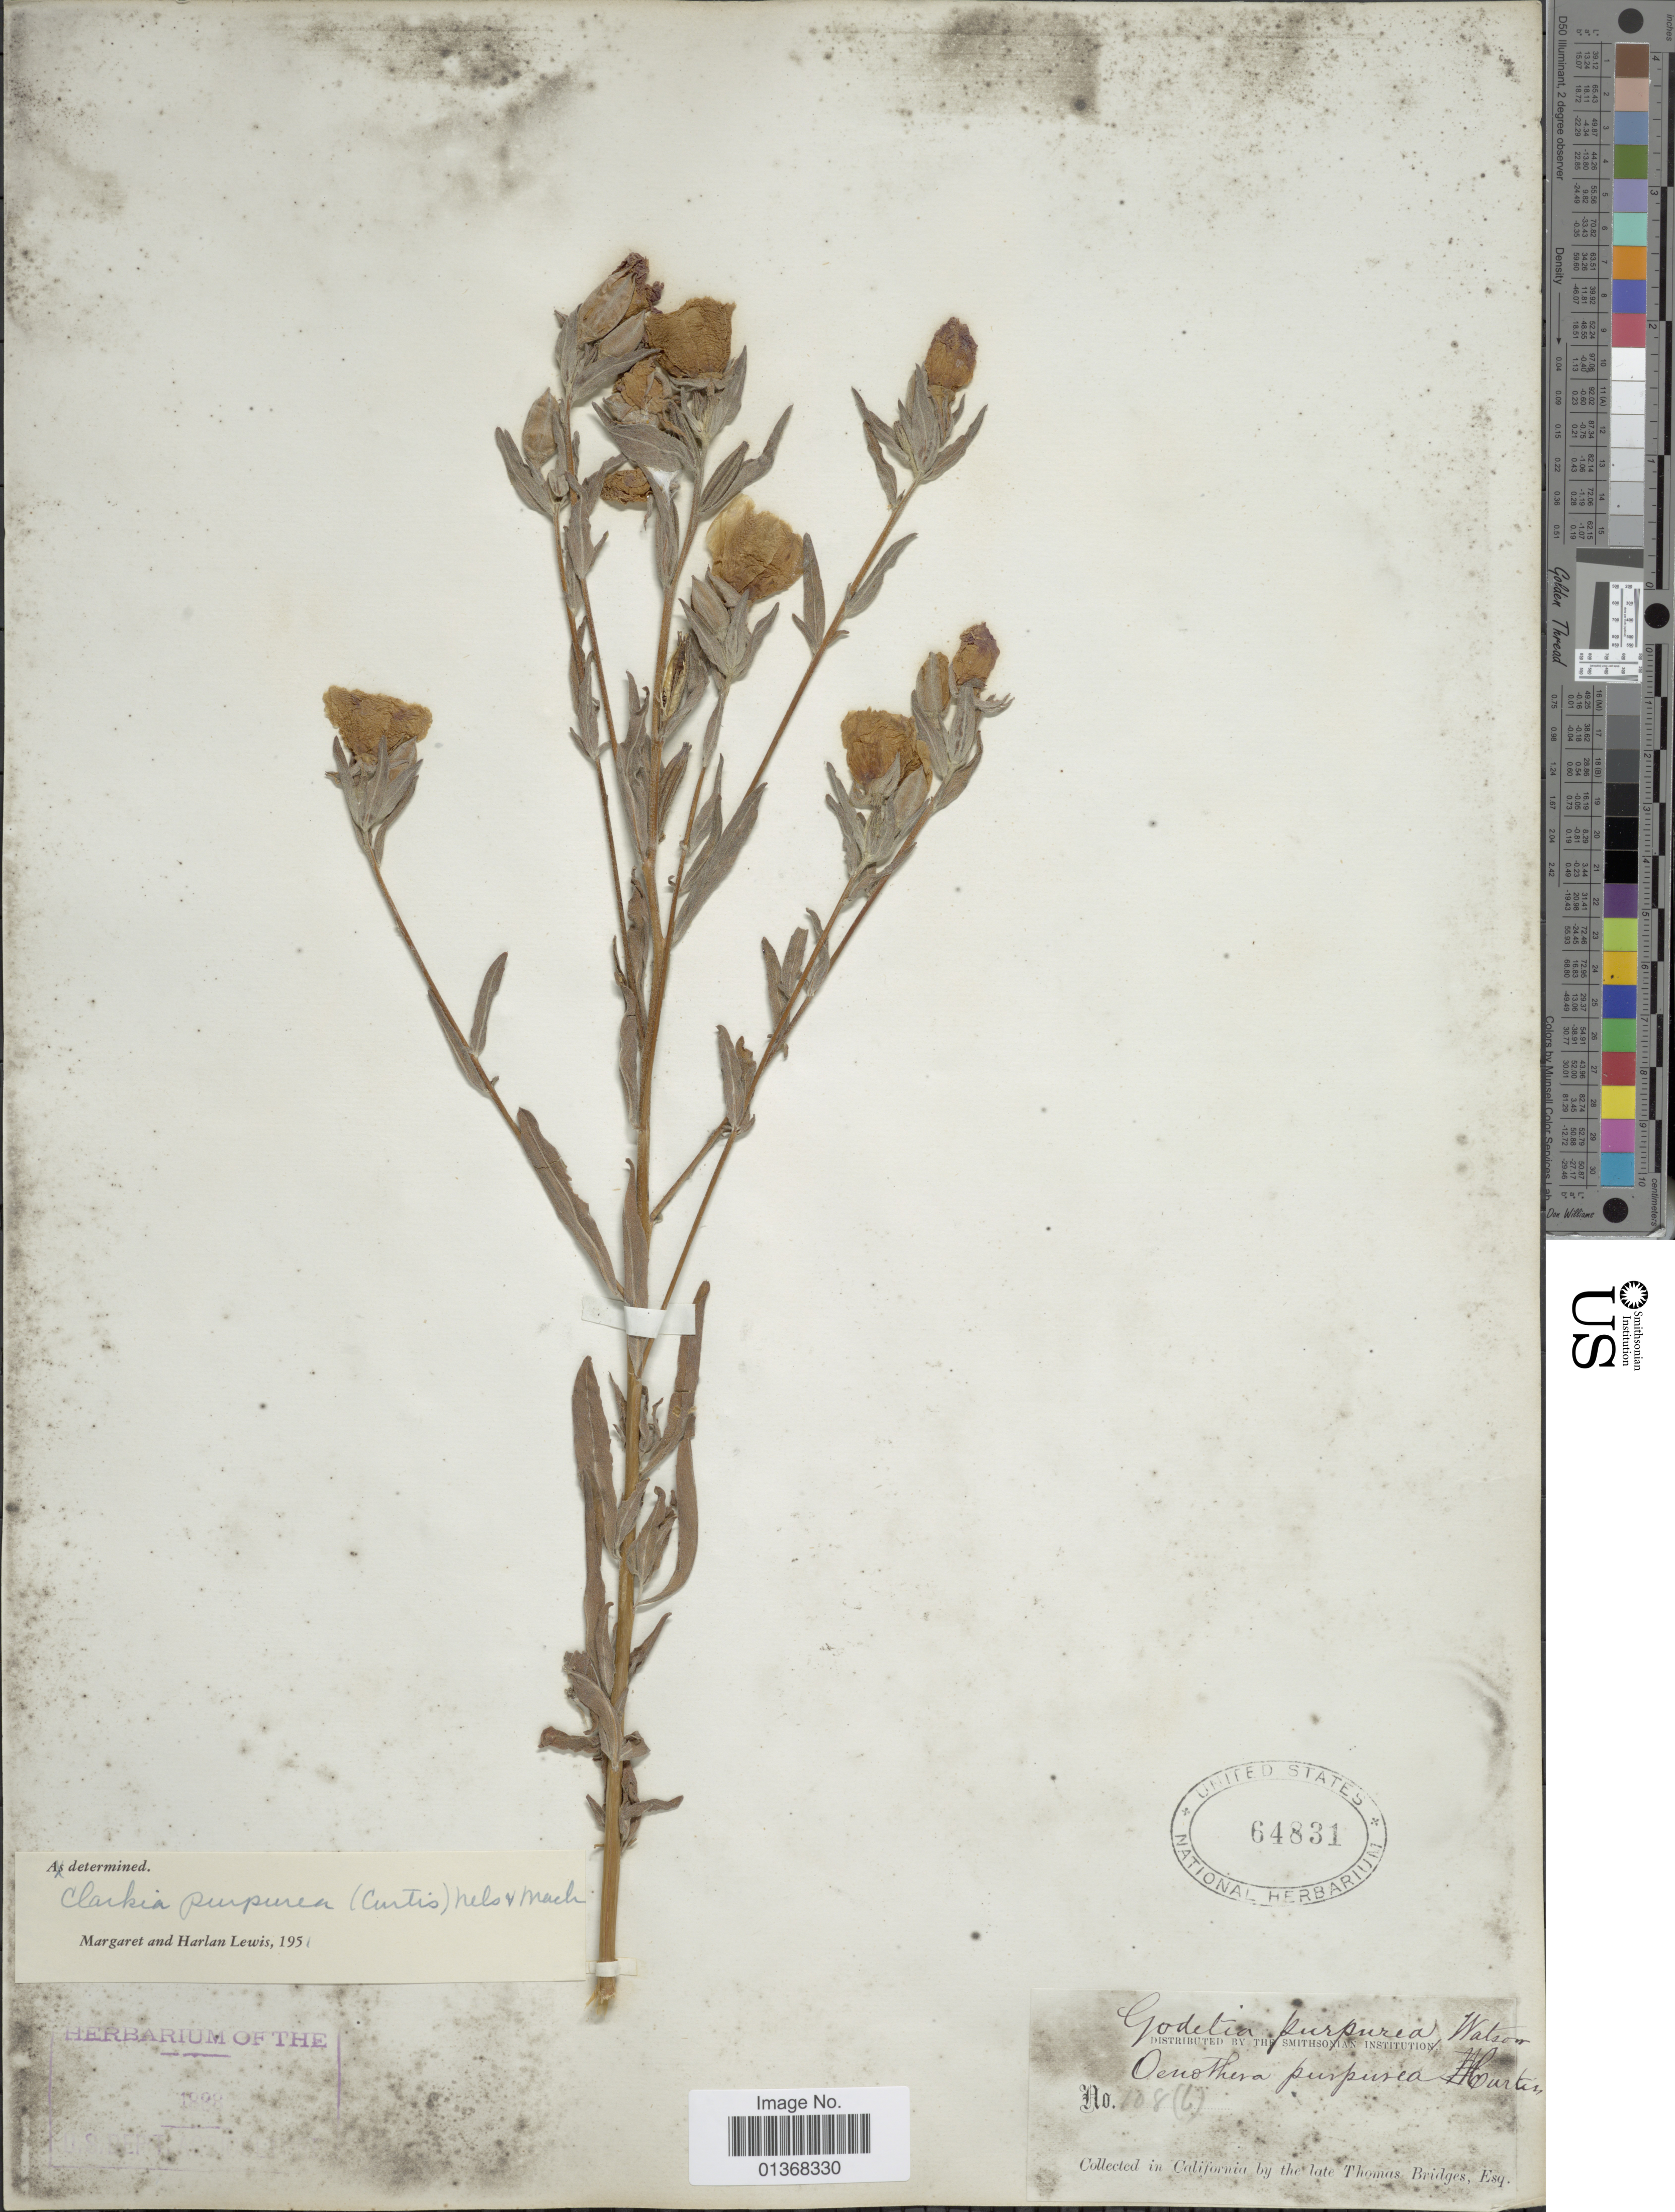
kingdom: Plantae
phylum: Tracheophyta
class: Magnoliopsida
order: Myrtales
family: Onagraceae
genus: Clarkia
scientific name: Clarkia purpurea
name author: (Curtis) A. Nelson & J.F. Macbr.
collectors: T. Bridges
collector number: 108(6)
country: United States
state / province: California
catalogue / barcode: US 64831